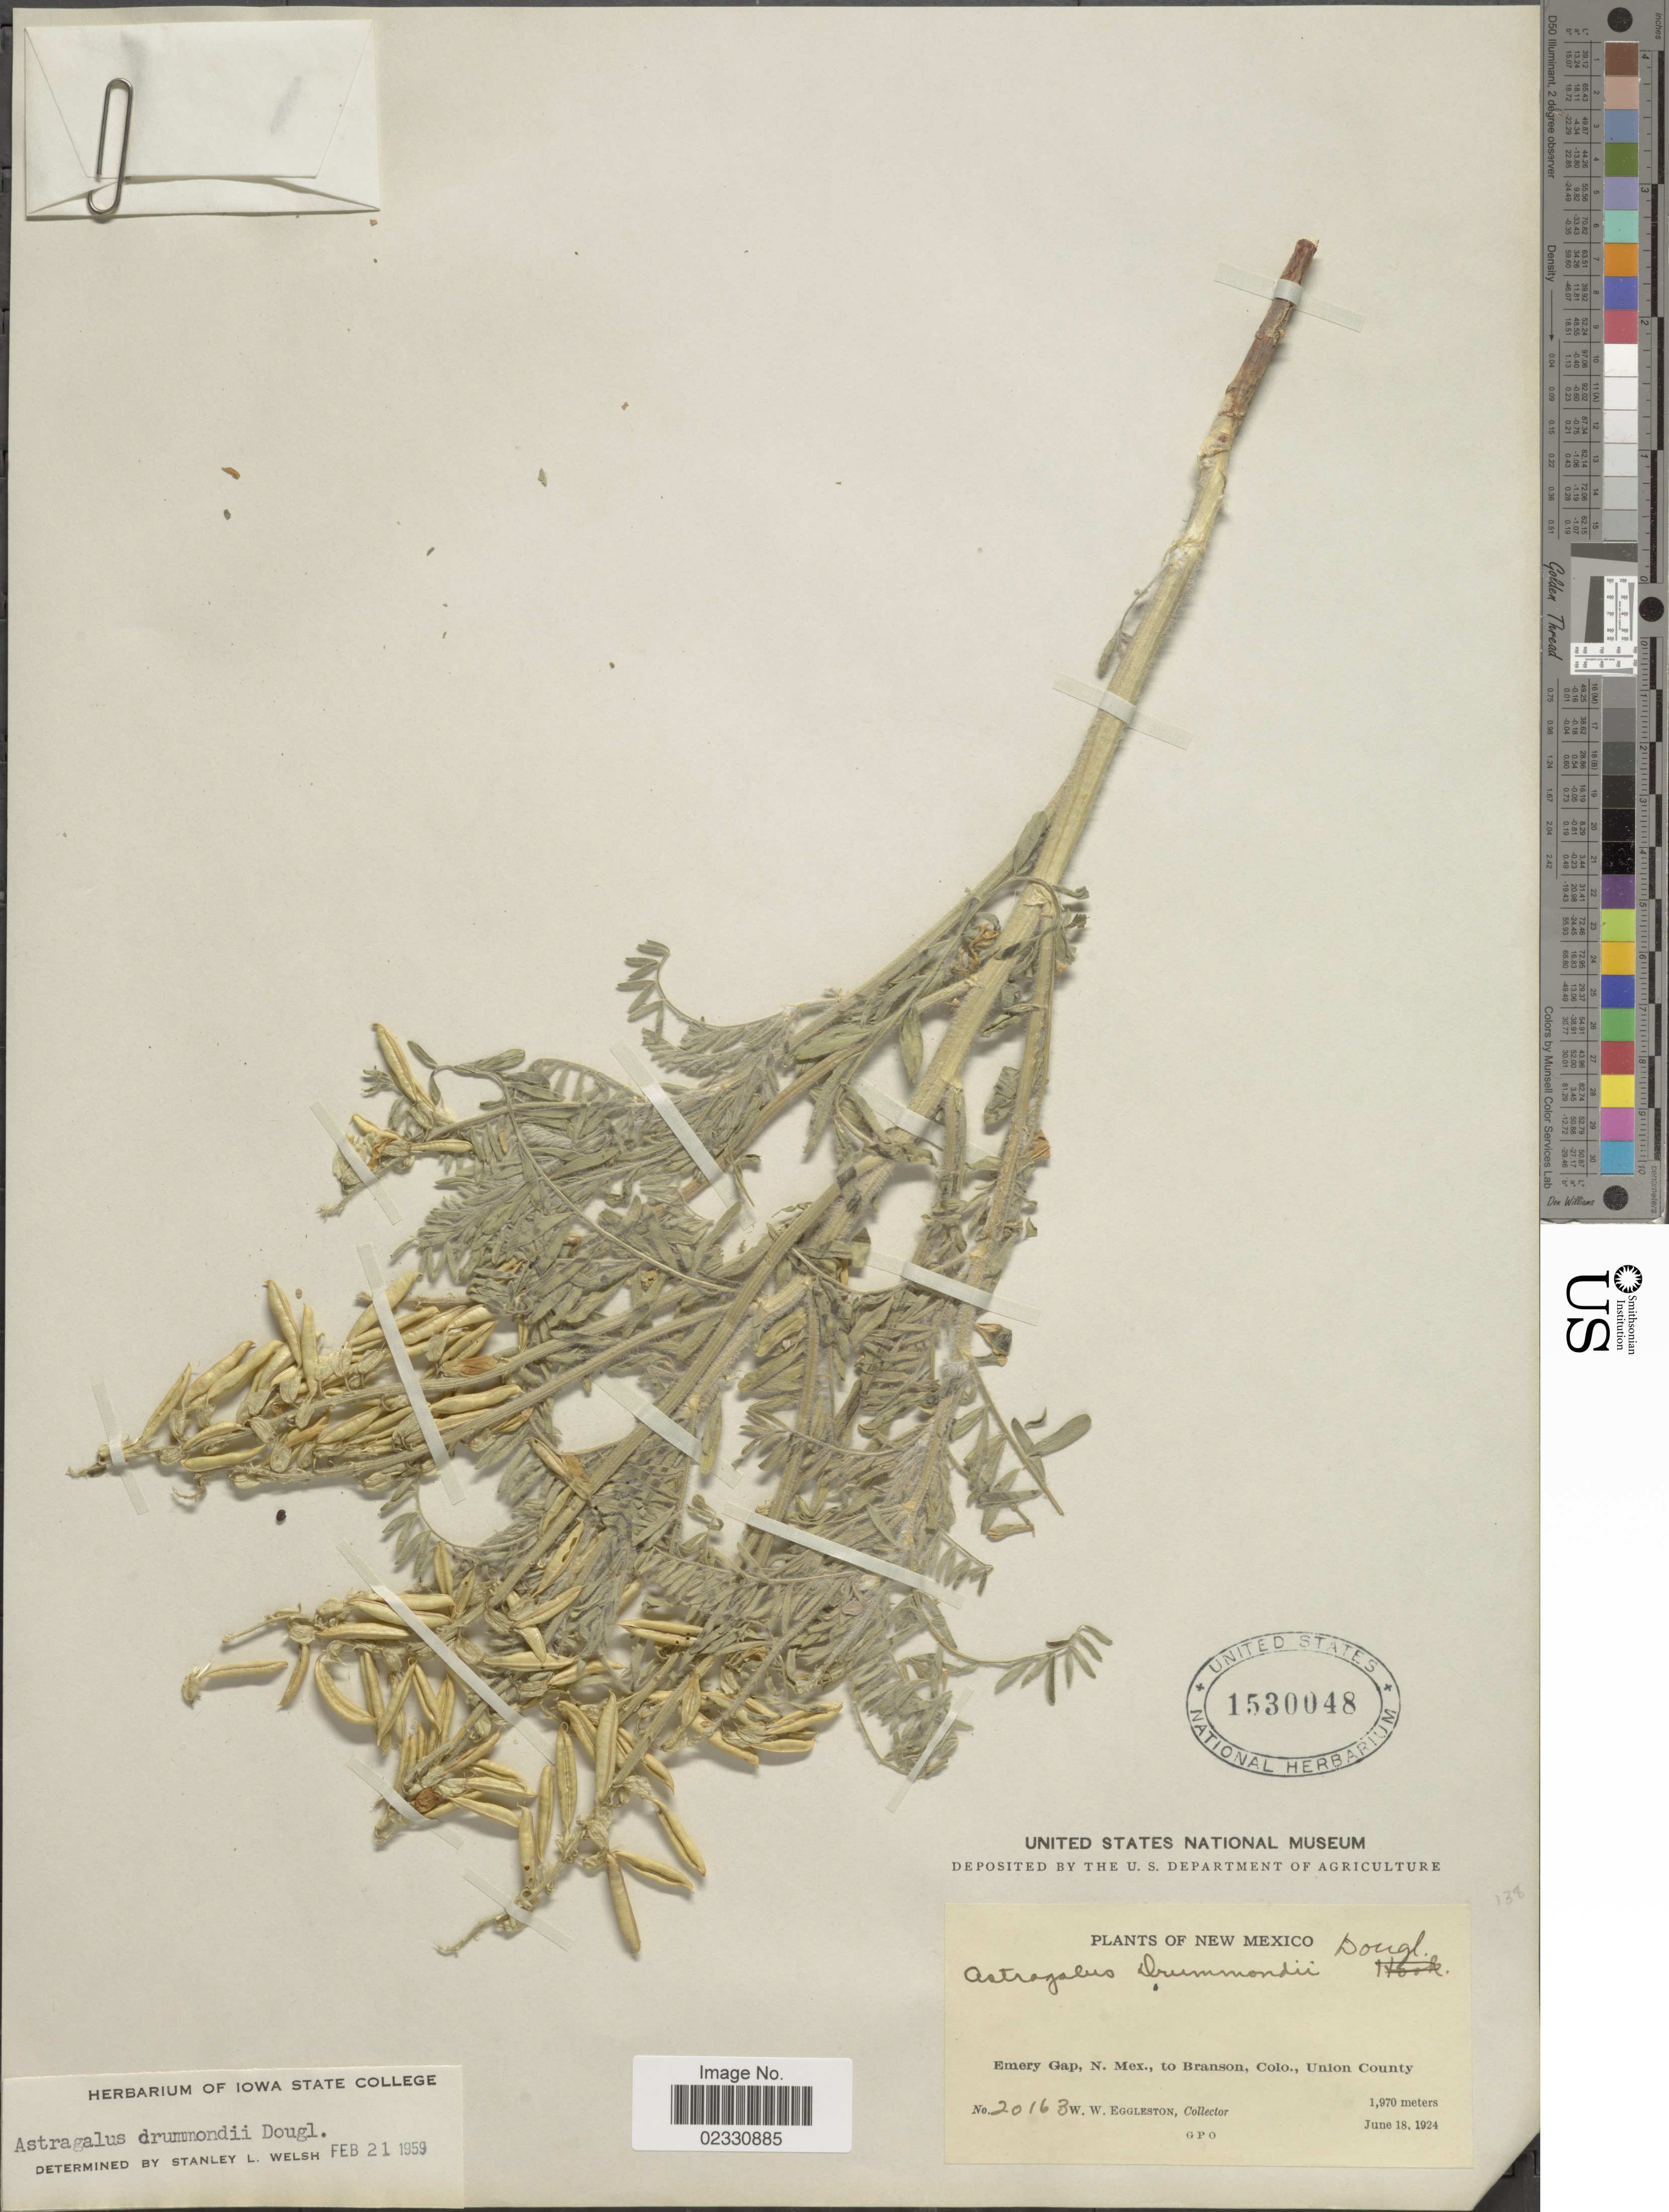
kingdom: Plantae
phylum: Tracheophyta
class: Magnoliopsida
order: Fabales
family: Fabaceae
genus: Astragalus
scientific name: Astragalus drummondii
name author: Hook.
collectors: W. W. Eggleston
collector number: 20163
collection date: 1924-06-18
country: United States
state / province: New Mexico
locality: Emery Gap, N. Mex., to Branson, Colo., Union County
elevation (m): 1970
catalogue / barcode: US 1530048